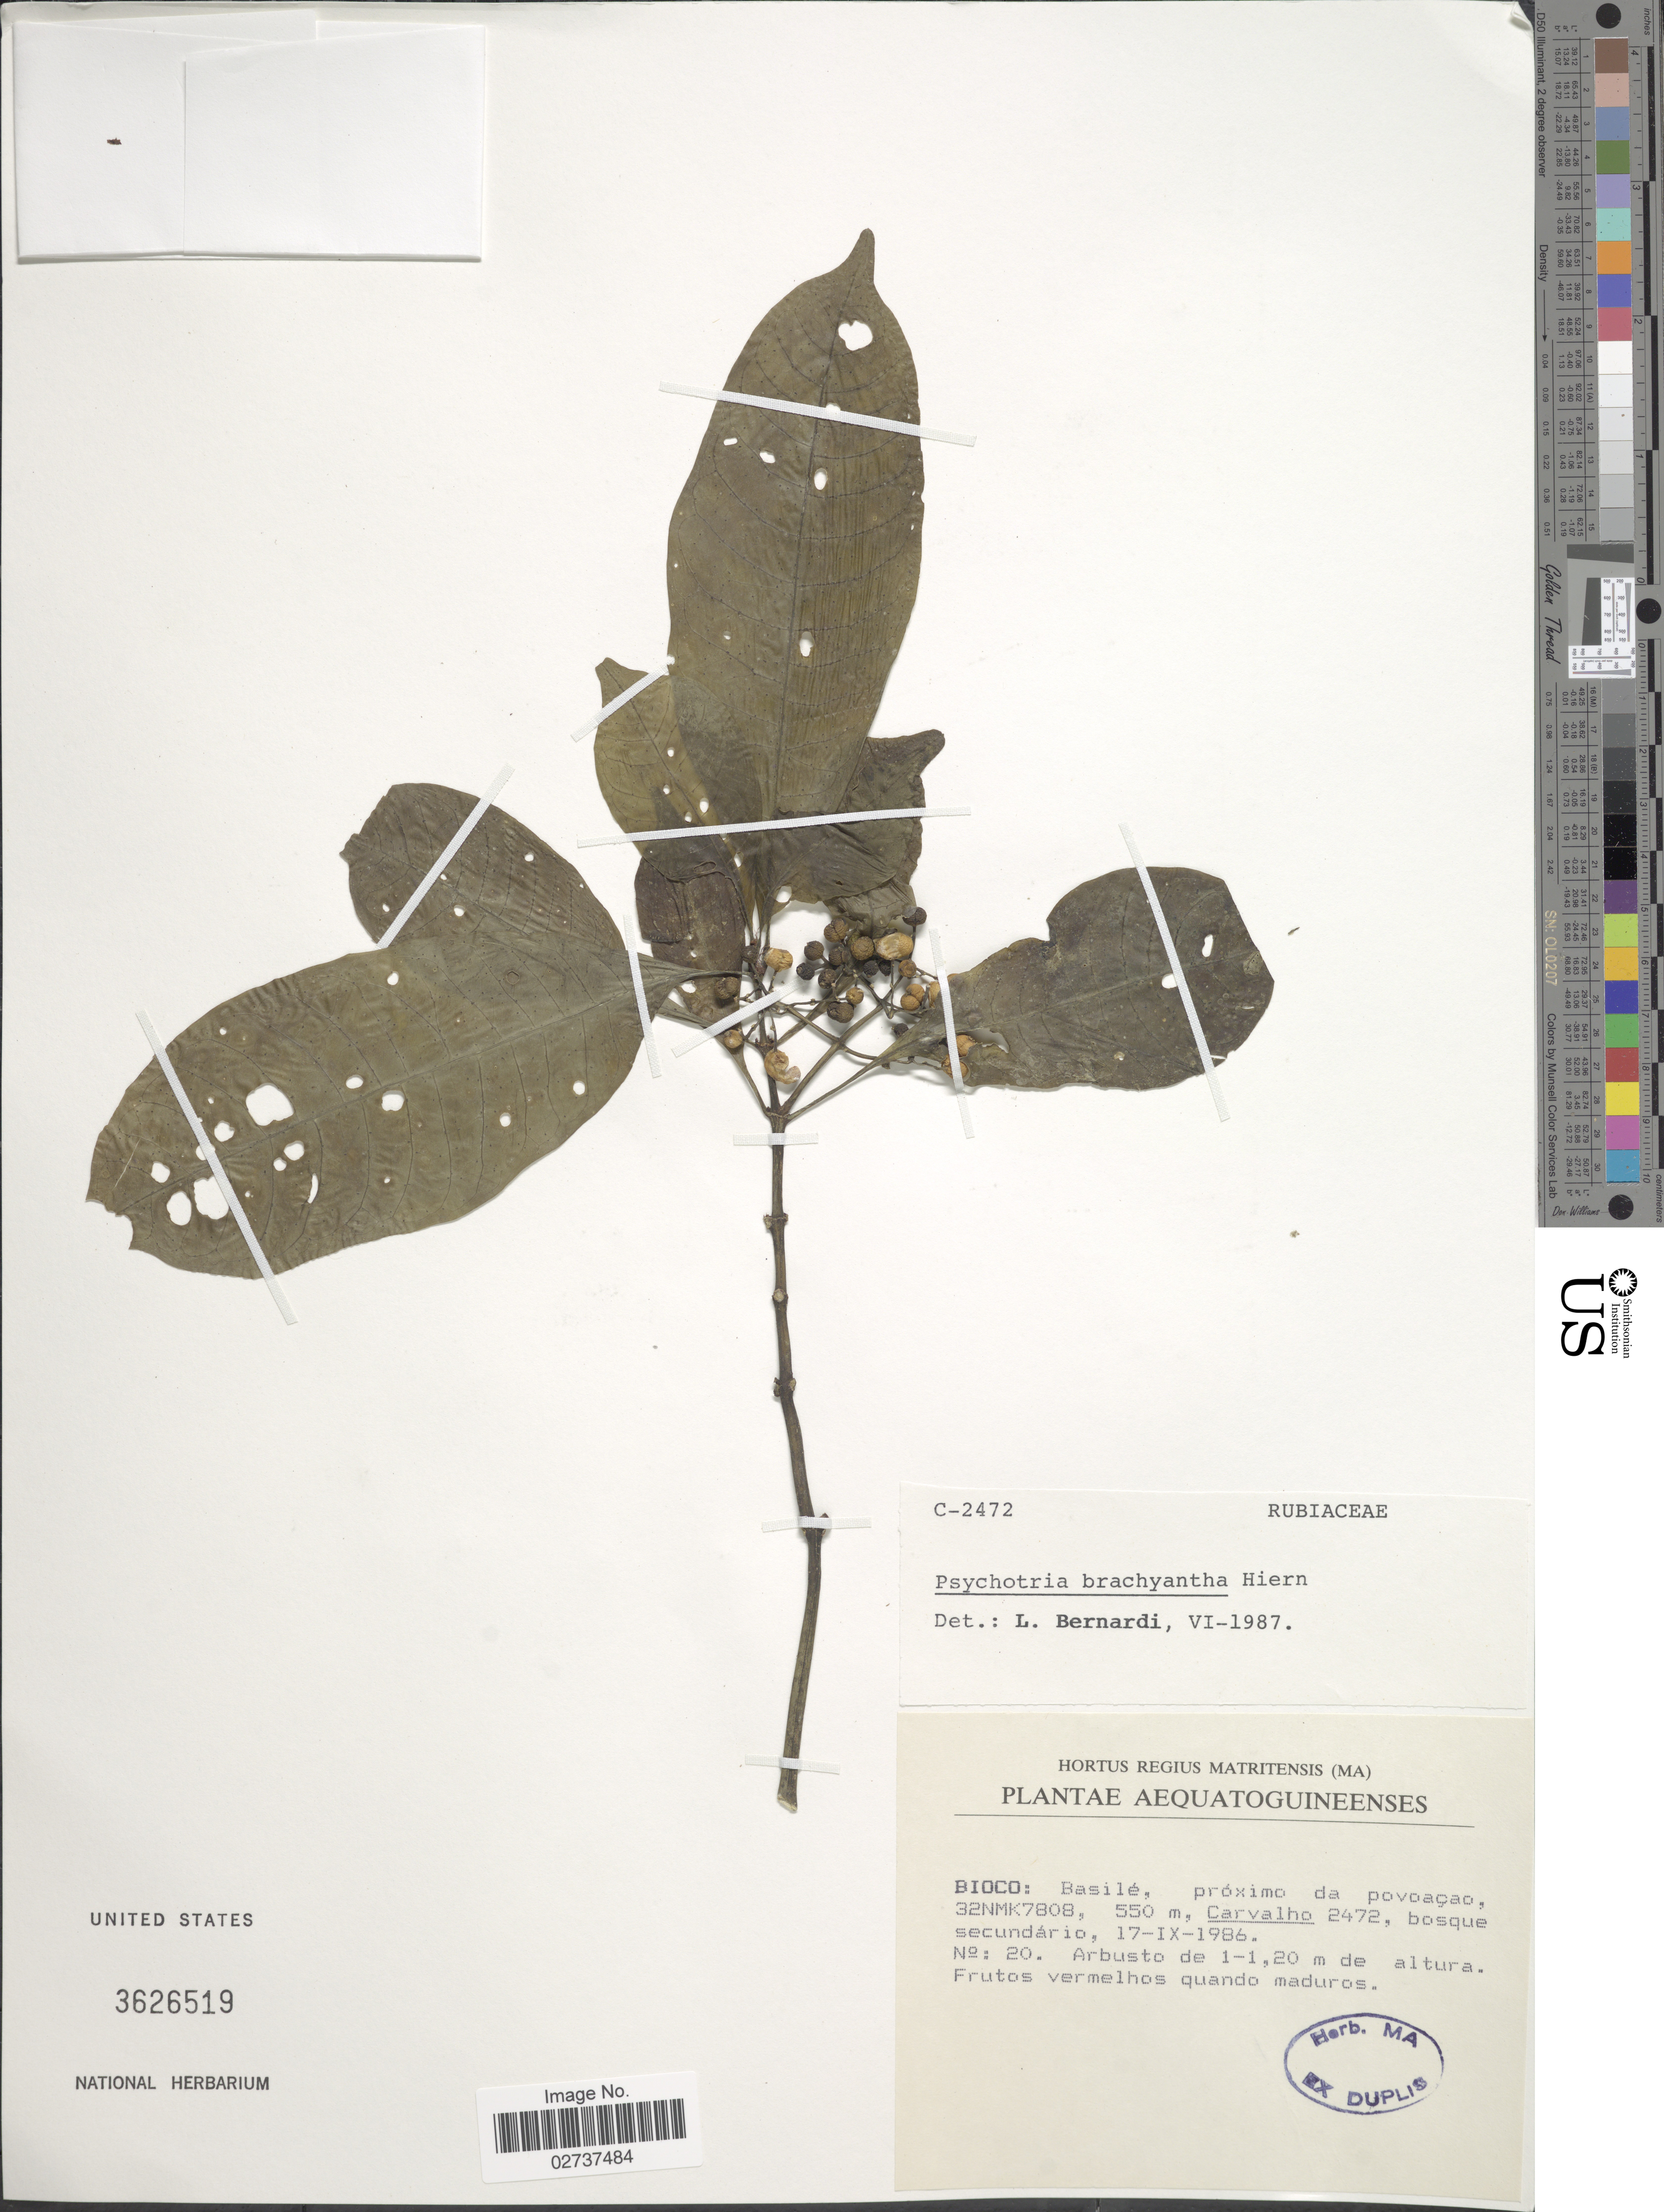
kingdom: Plantae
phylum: Tracheophyta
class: Magnoliopsida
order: Gentianales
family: Rubiaceae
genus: Psychotria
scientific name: Psychotria brachyantha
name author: Hiern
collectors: Carvalho, --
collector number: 2472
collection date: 1986-09-17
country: Equatorial Guinea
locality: Aequatoguineenses, Bioco: Basile, proximo da provoacao, 32NMK7808.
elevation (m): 550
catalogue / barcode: US 3626519